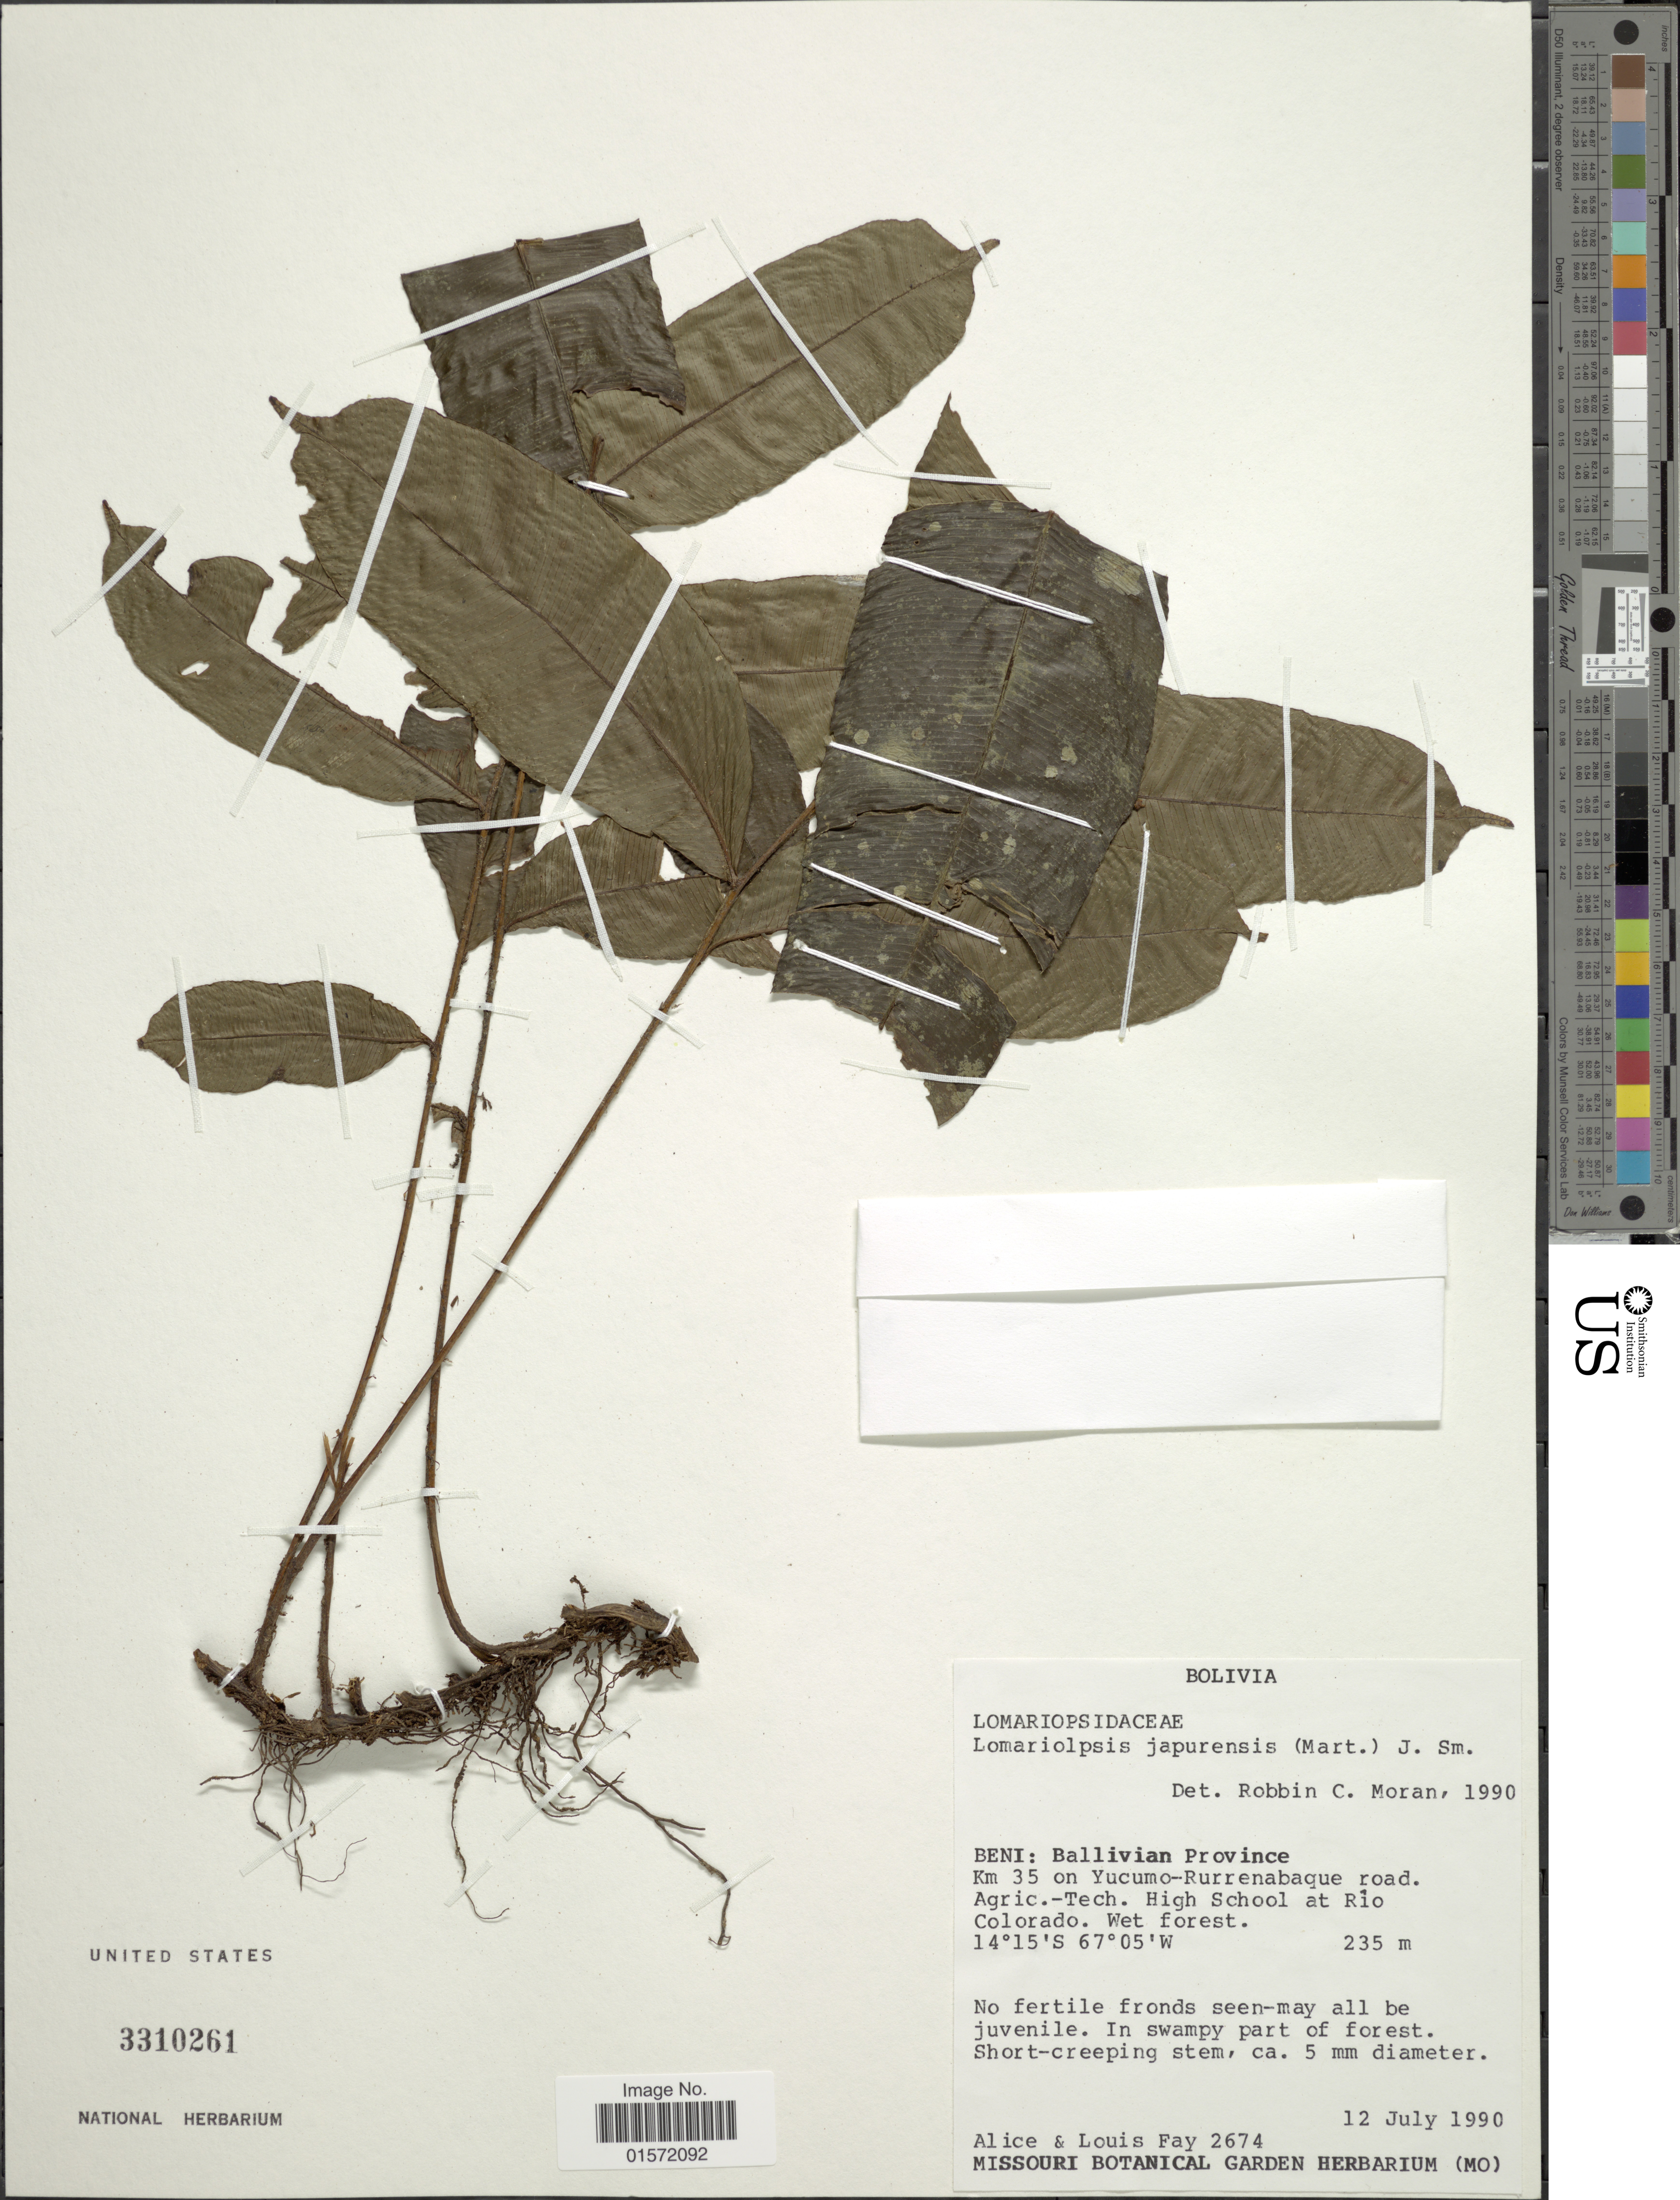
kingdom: Plantae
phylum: Tracheophyta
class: Polypodiopsida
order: Polypodiales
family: Lomariopsidaceae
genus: Lomariopsis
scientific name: Lomariopsis japurensis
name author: (Mart.) J. Sm.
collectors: A. Fay & L. Fay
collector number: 2674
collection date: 1990-07-12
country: Bolivia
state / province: Beni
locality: Ballivian Province, Km 35 on Yucumo-Rurrenabaque road. Agric.-Tech. High School at Río Colorado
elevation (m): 235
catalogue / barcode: US 3310261